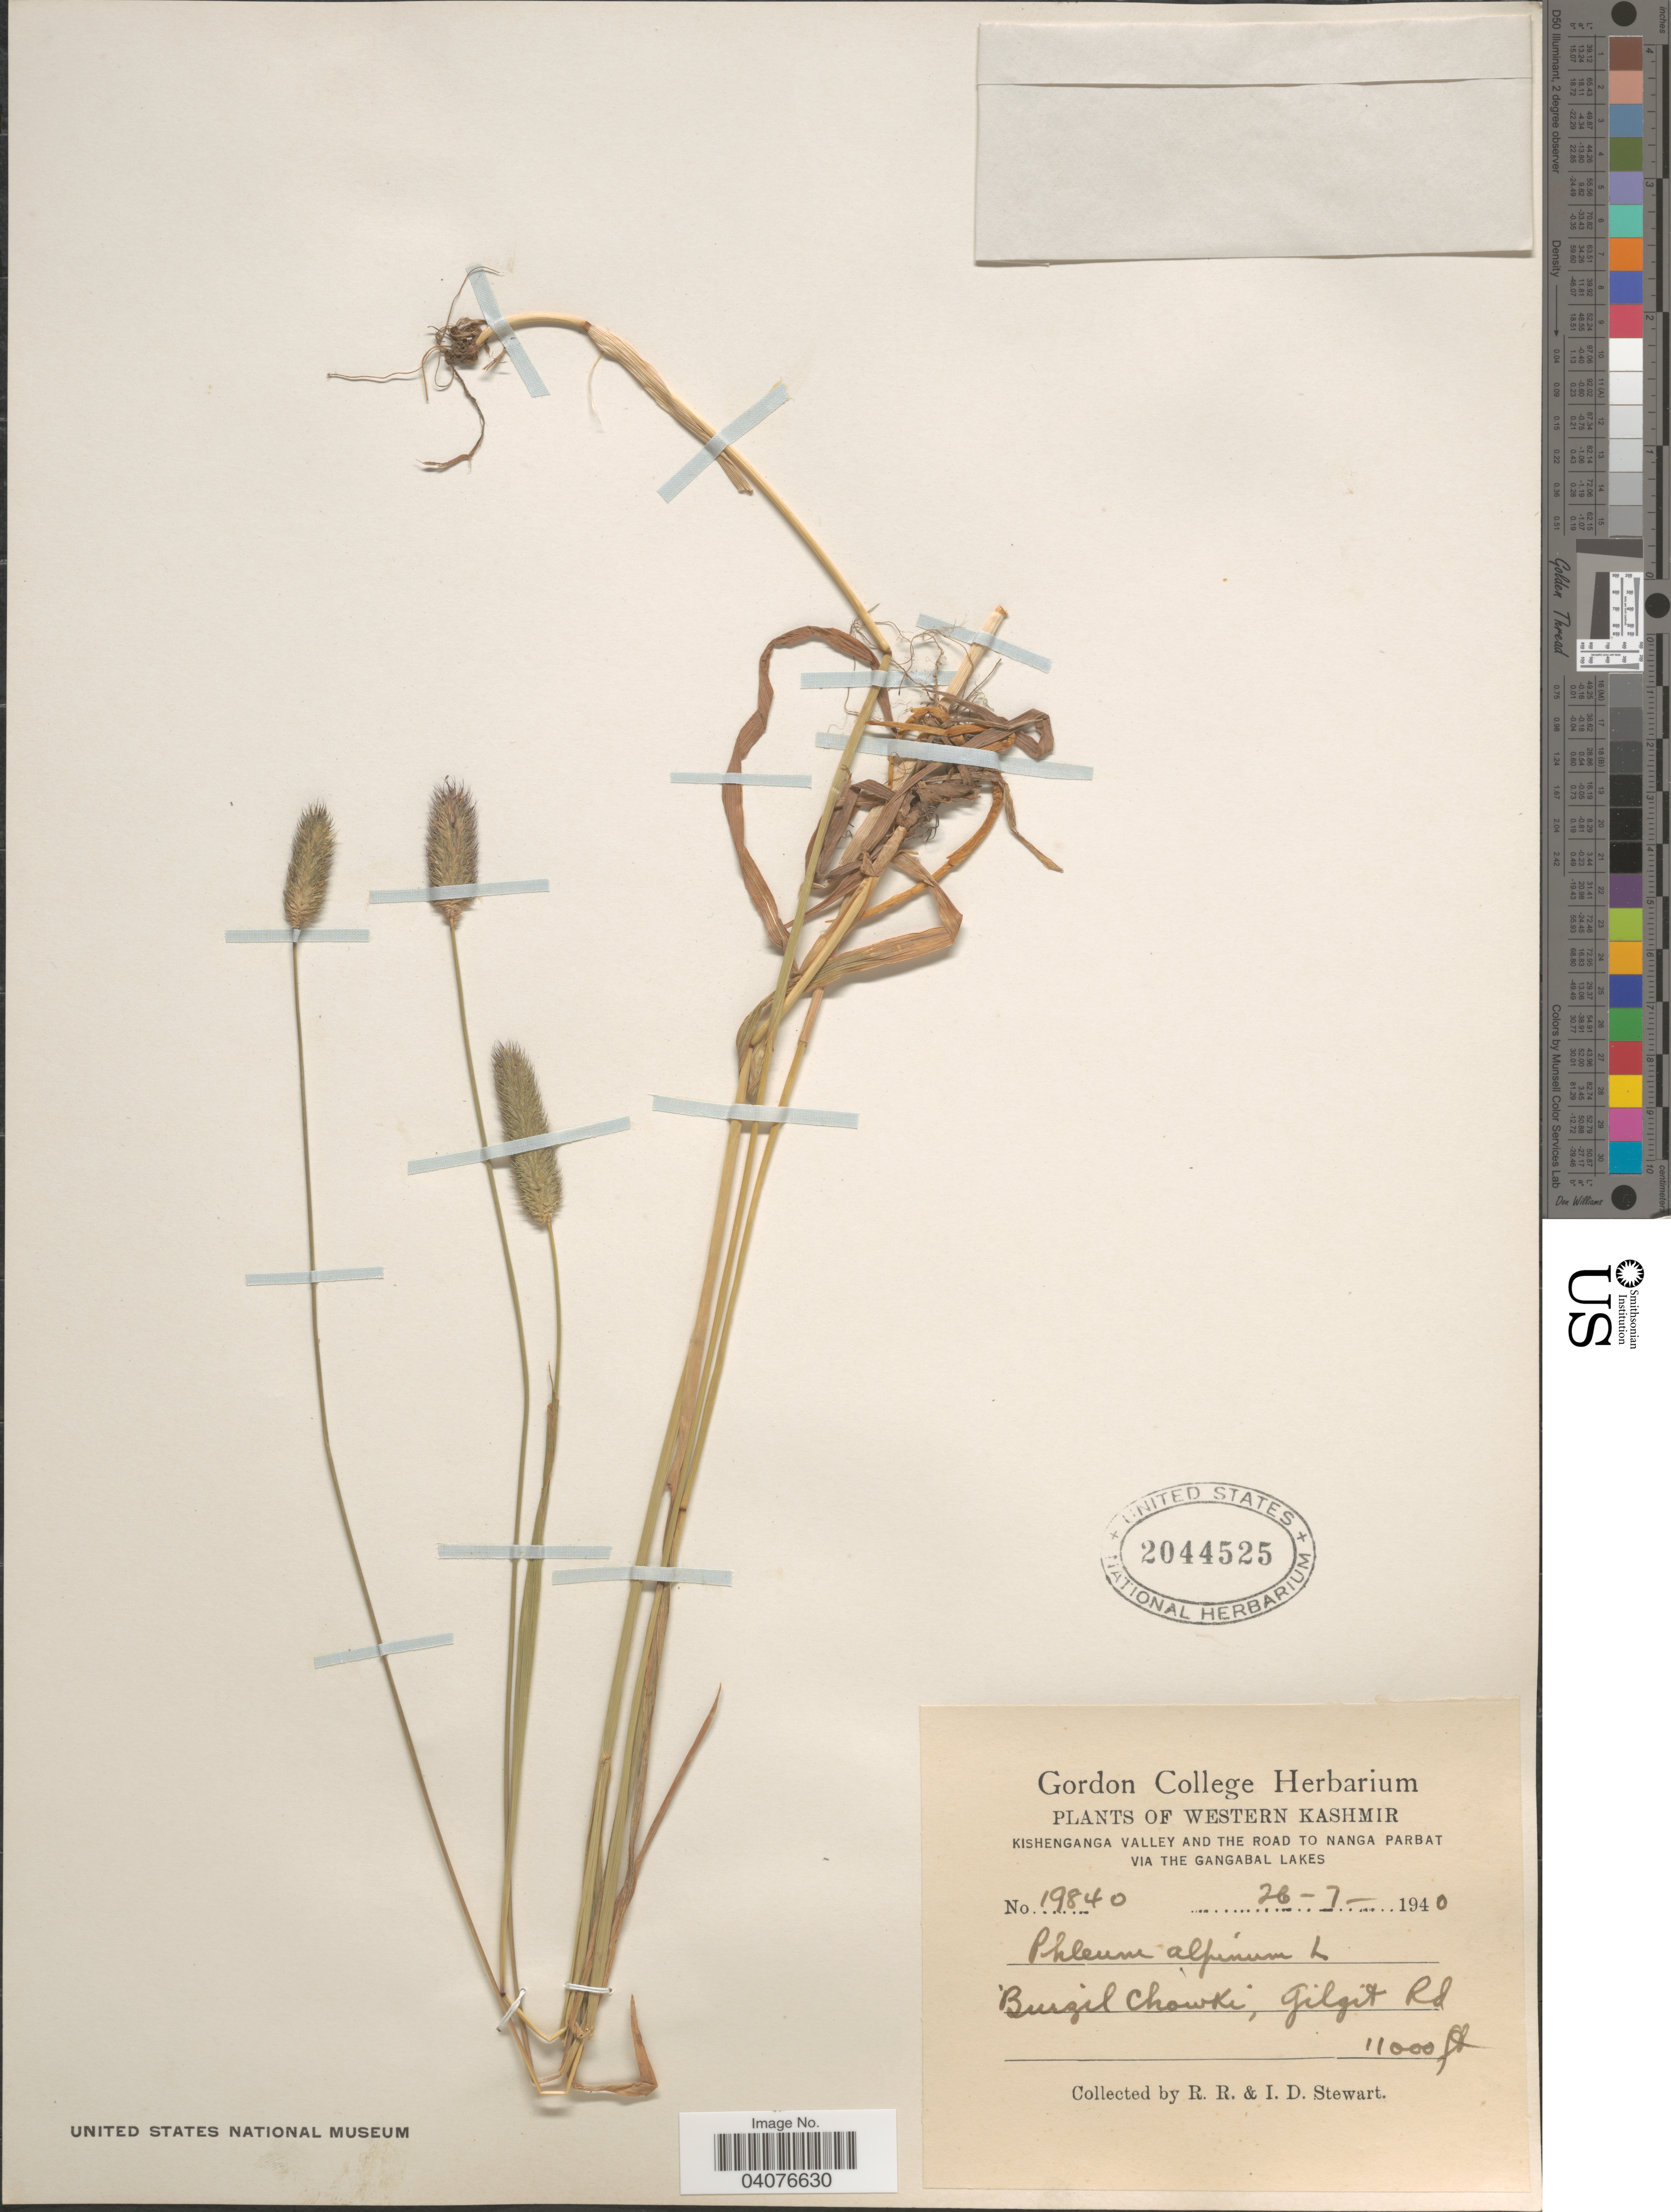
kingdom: Plantae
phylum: Tracheophyta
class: Liliopsida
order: Poales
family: Poaceae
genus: Phleum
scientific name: Phleum alpinum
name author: L.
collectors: R. Stewart & I. Stewart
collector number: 19840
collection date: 1940-07-26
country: Pakistan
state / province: Gilgit-Baltistan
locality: Western Kashmir. Kishenganga Valley and the road to Nanga Parbat via the Gangabal Lakes. Burzil Chowki, Gilgit Rd.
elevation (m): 3353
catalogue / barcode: US 2044525